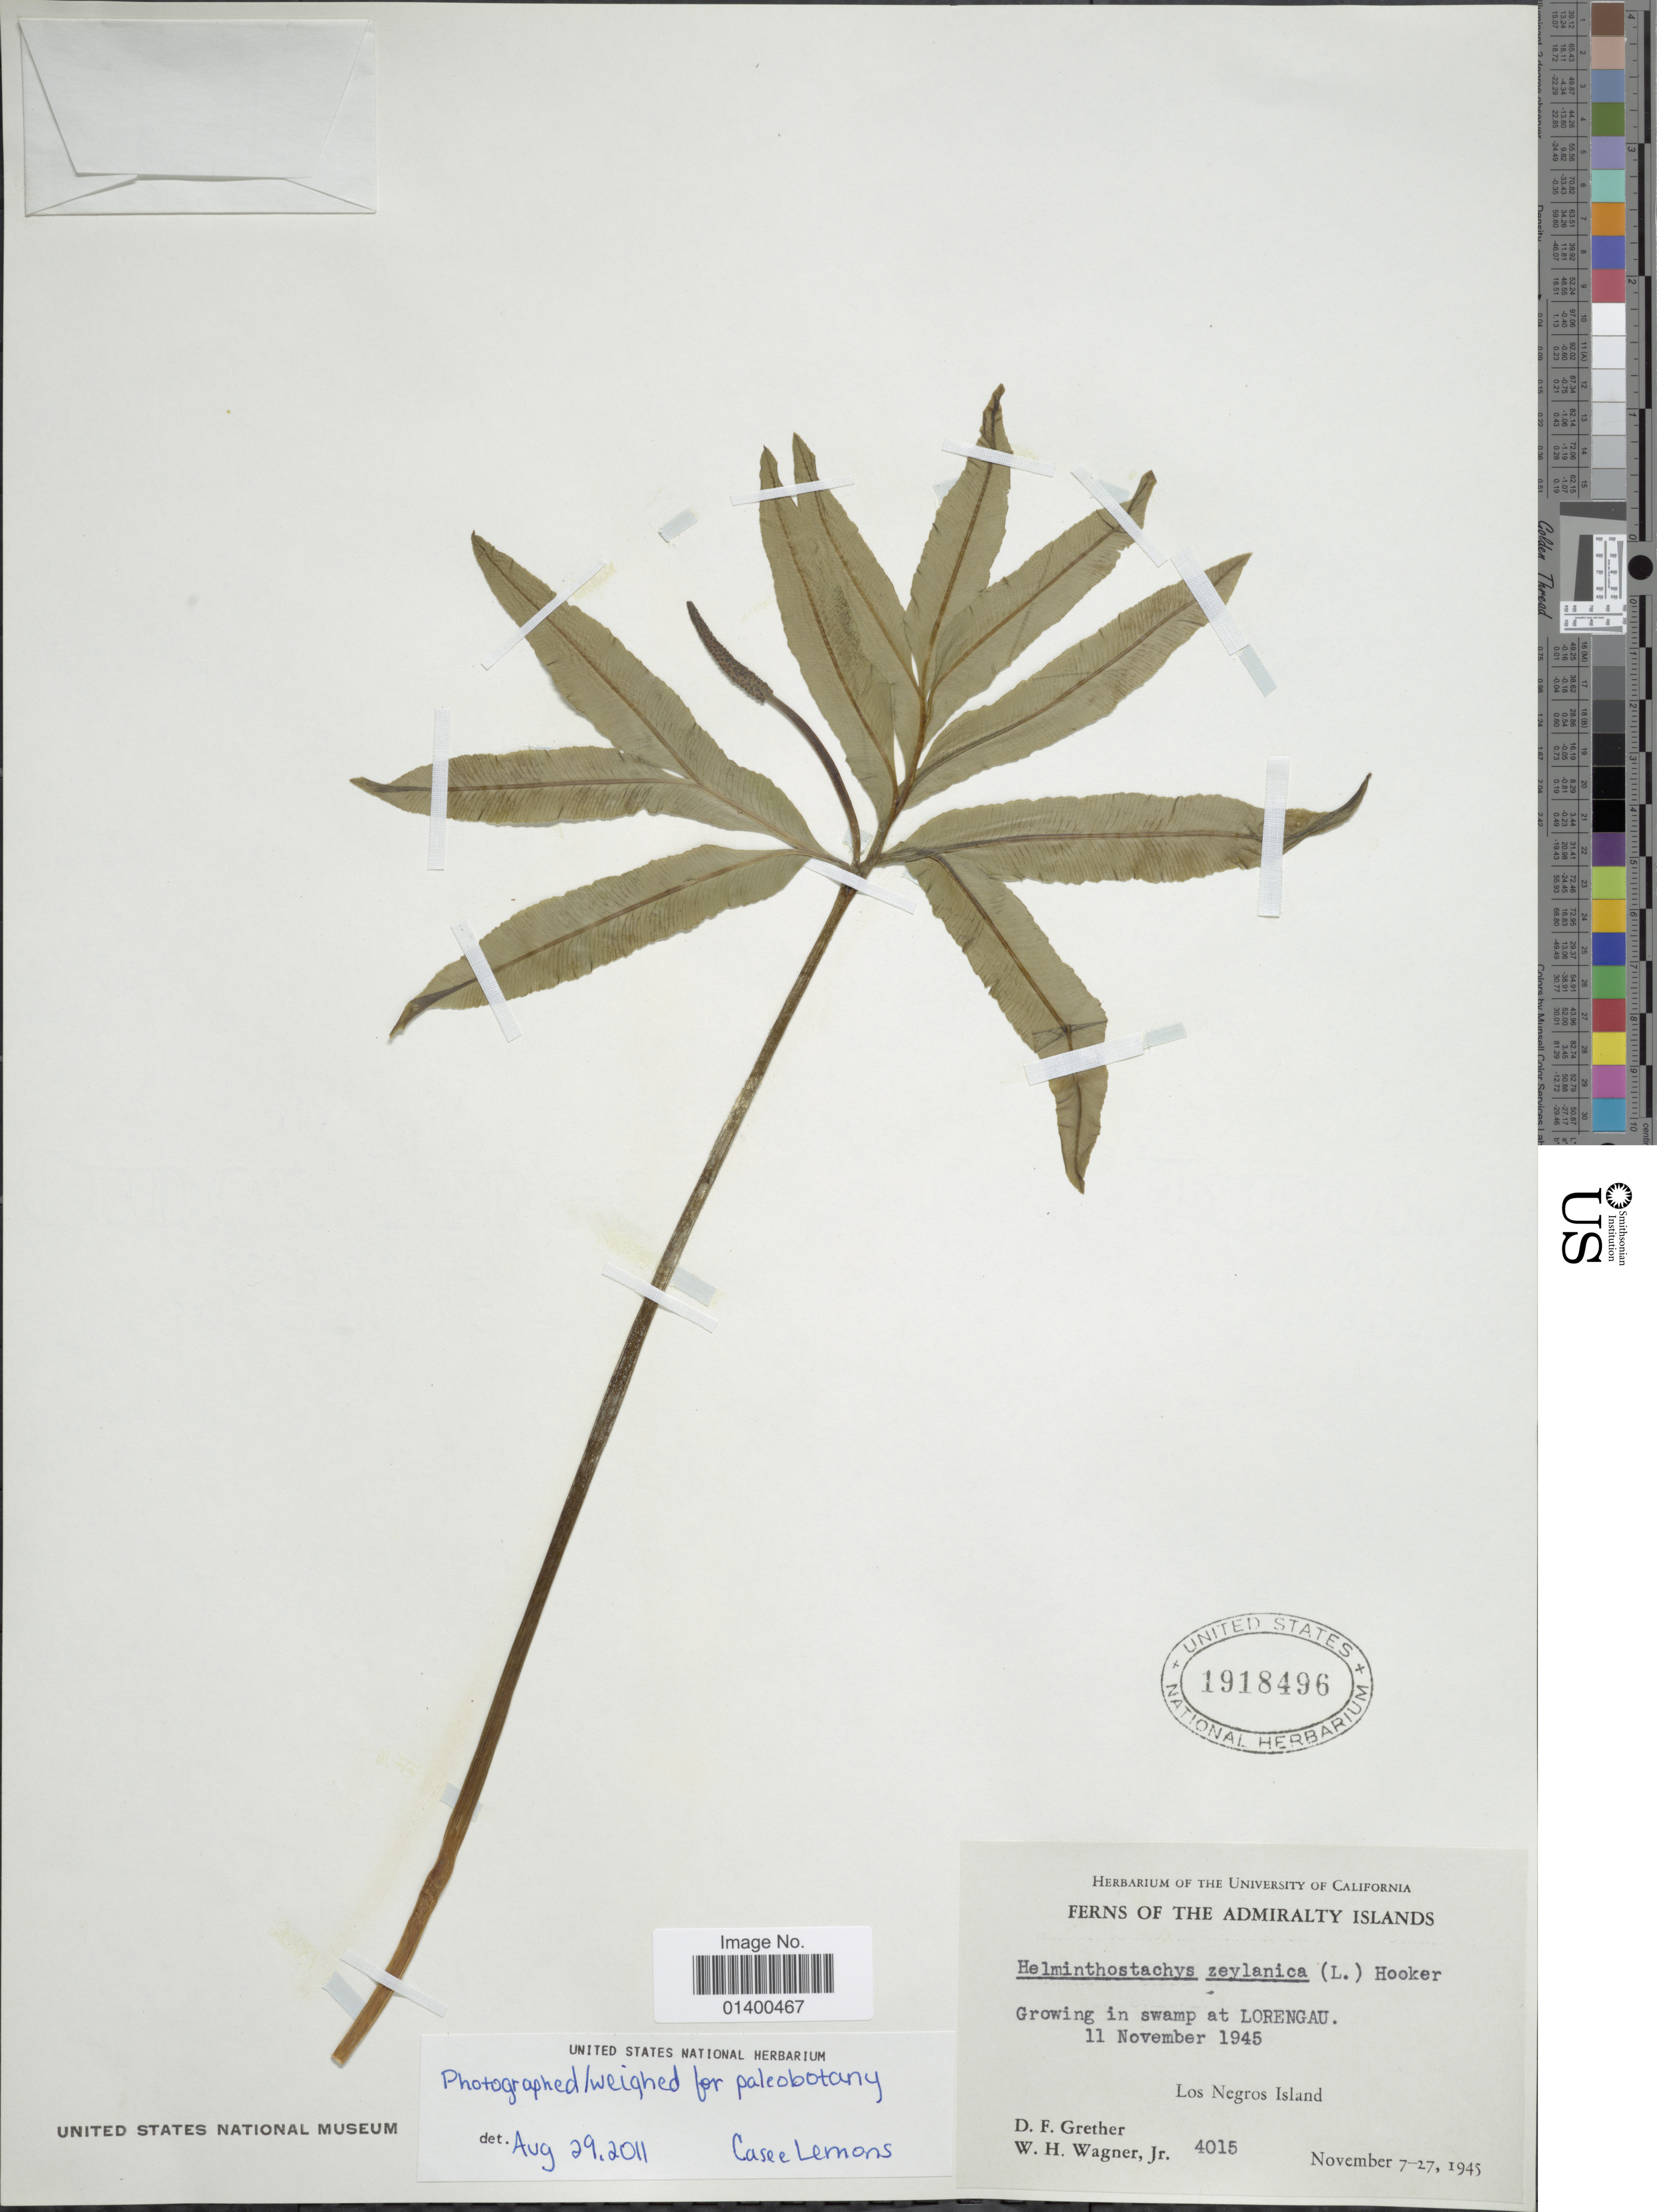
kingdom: Plantae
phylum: Tracheophyta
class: Polypodiopsida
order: Ophioglossales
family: Ophioglossaceae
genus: Helminthostachys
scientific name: Helminthostachys zeylanica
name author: (L.) Hook.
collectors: D. F. Grether & W. H. Wagner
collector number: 4015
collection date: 1945-11-11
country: Papua New Guinea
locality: Admiralty islands, in swamp at Lorengau, Los Negros island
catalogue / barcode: US 1918496